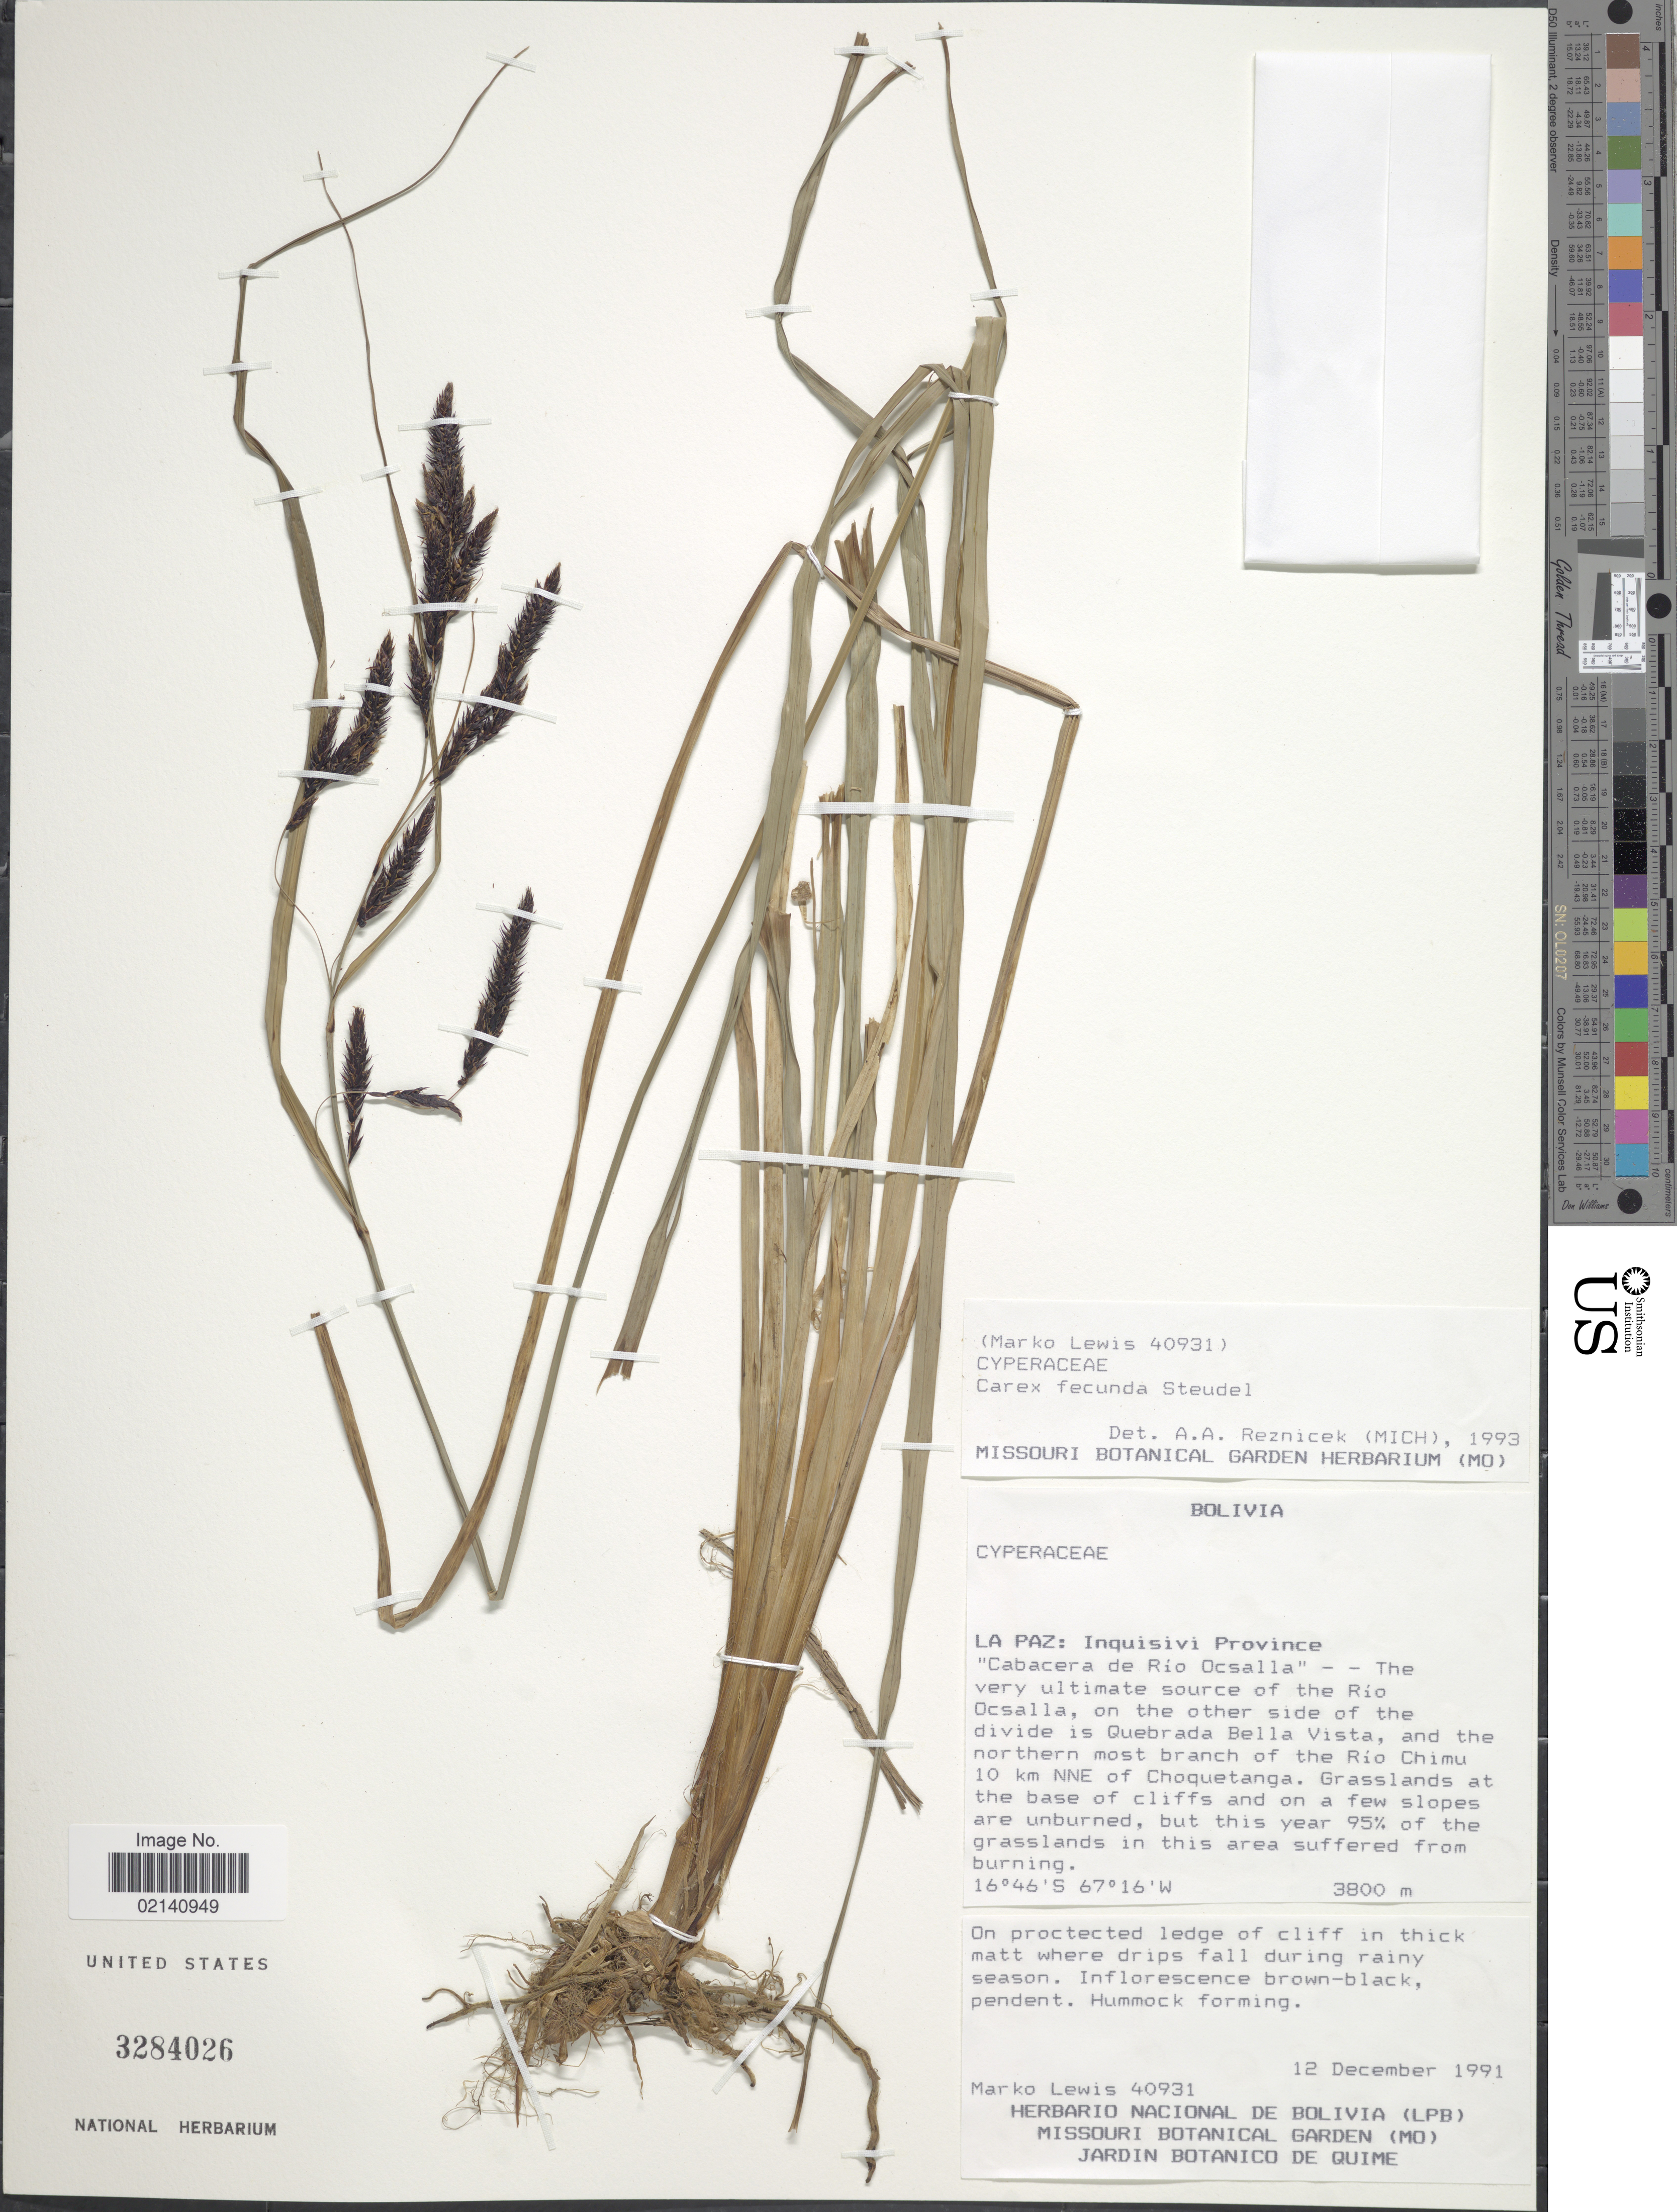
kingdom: Plantae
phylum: Tracheophyta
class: Liliopsida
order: Poales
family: Cyperaceae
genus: Carex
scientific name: Carex fecunda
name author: Steud.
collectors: M. A. Lewis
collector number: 40931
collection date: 1991-12-12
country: Bolivia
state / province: La Paz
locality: Inquisivi Province, "Cabacera de Rio Oscalla", the very ultimate source of the Rio Oscalla, on the other side of the divide is Quebrada Bella Vista, and the northern most branch of the Rio Chimu 10 km NNE of Choquetanga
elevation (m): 3800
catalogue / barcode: US 3284026